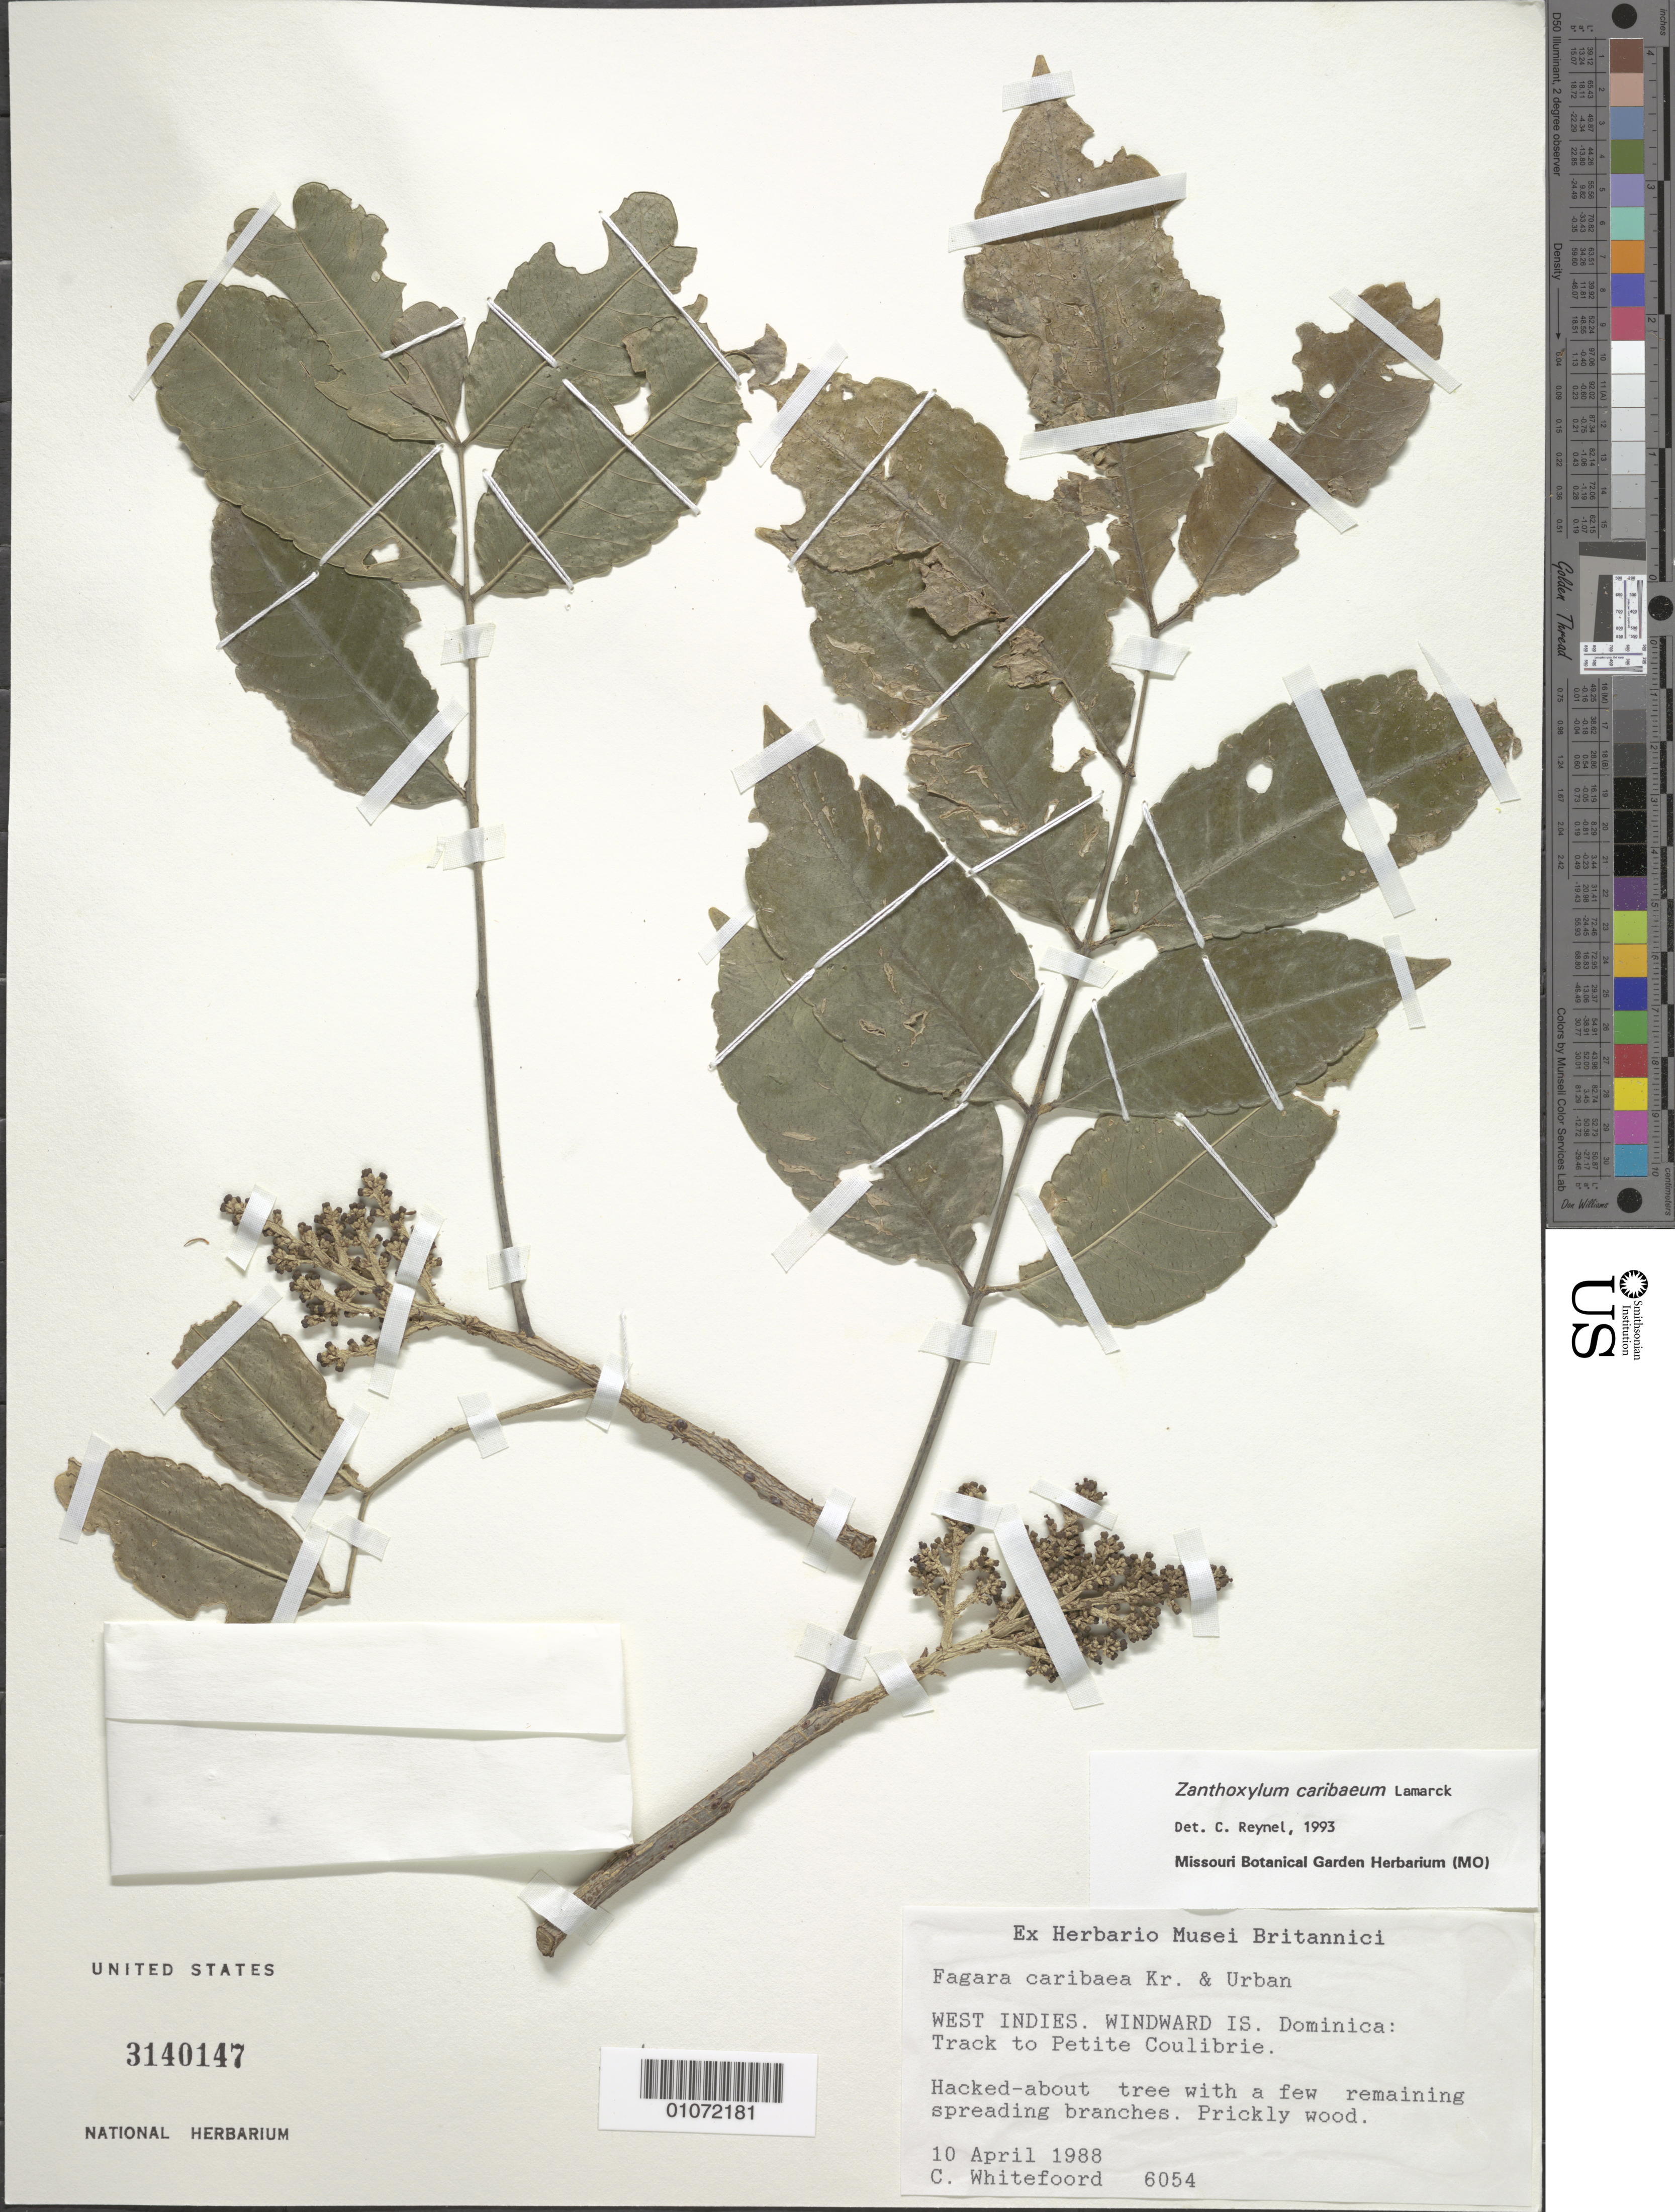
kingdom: Plantae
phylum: Tracheophyta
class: Magnoliopsida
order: Sapindales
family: Rutaceae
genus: Zanthoxylum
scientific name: Zanthoxylum caribaeum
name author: Lam.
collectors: C. Whitefoord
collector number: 6054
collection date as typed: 10 Apr 1988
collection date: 1988-04-10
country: Dominica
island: Dominica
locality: Track to Petite Coluibre.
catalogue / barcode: US 3140147